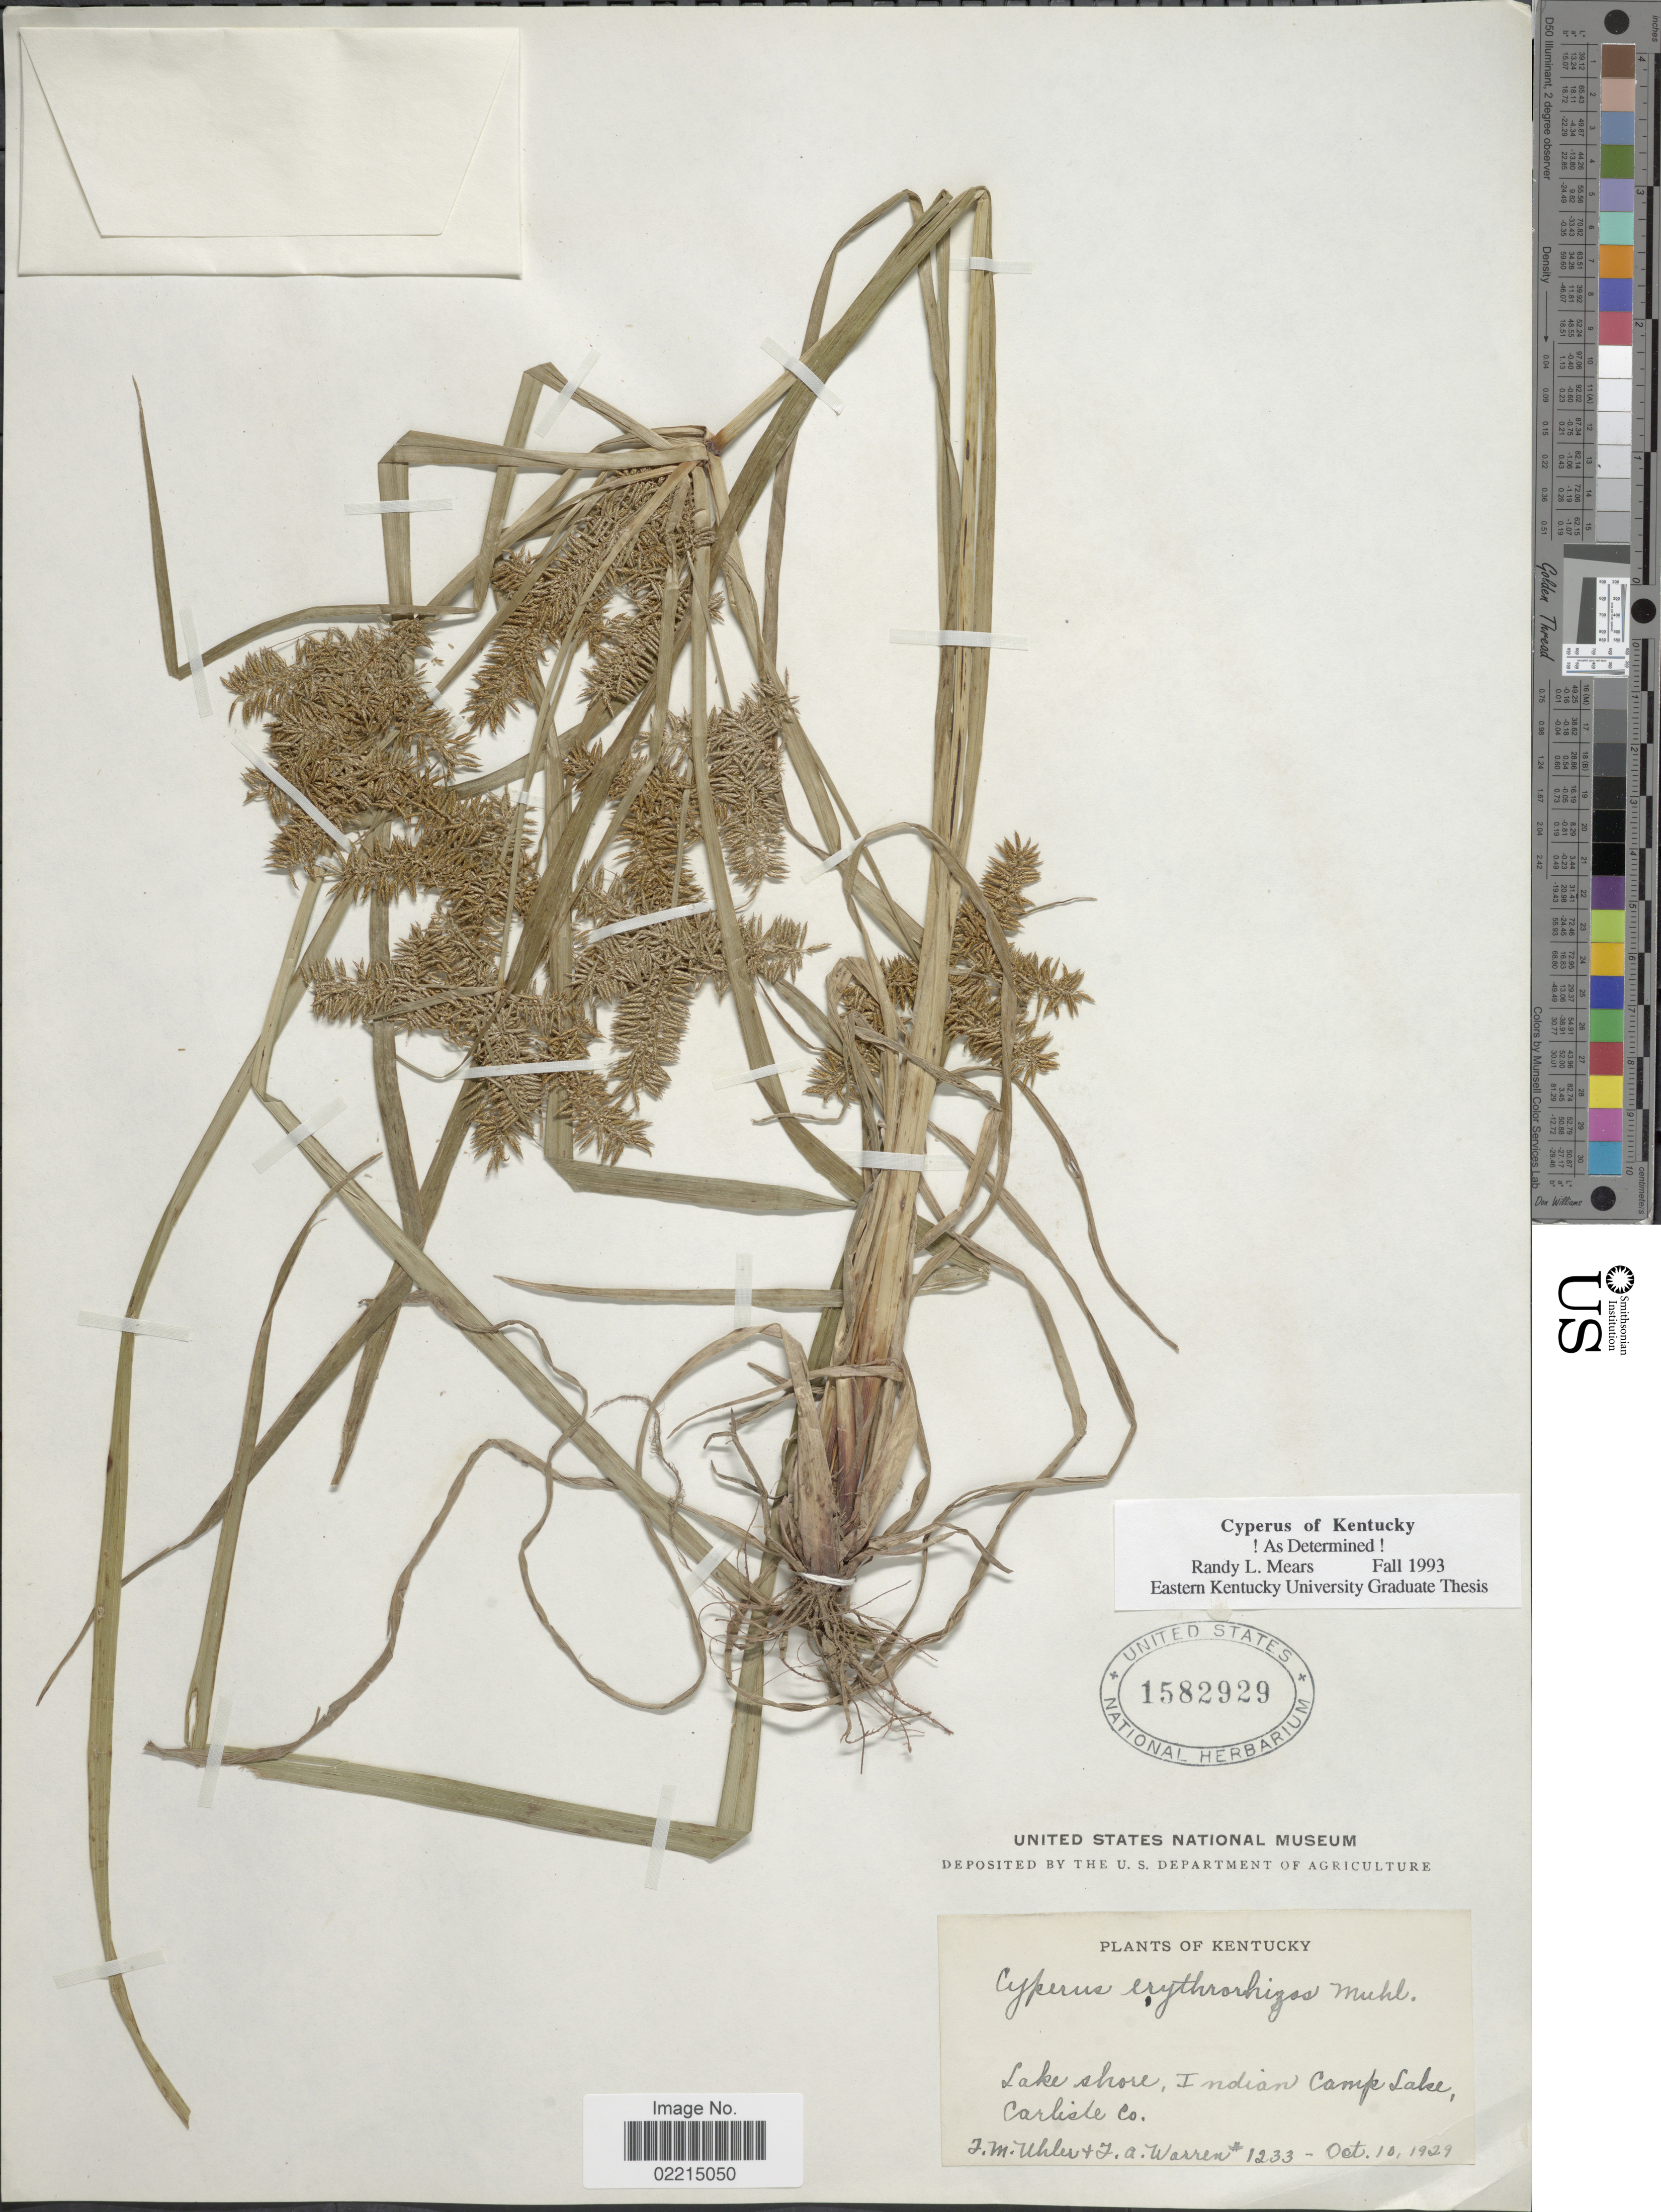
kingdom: Plantae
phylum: Tracheophyta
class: Liliopsida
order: Poales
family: Cyperaceae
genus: Cyperus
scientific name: Cyperus erythrorhizos Muhl.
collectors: F. M. Uhler & F. Warren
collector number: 1233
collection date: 1929-10-10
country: United States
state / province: Kentucky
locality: Lake shore, Indian Camp Lake, Carlisle Co.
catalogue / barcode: US 1582929